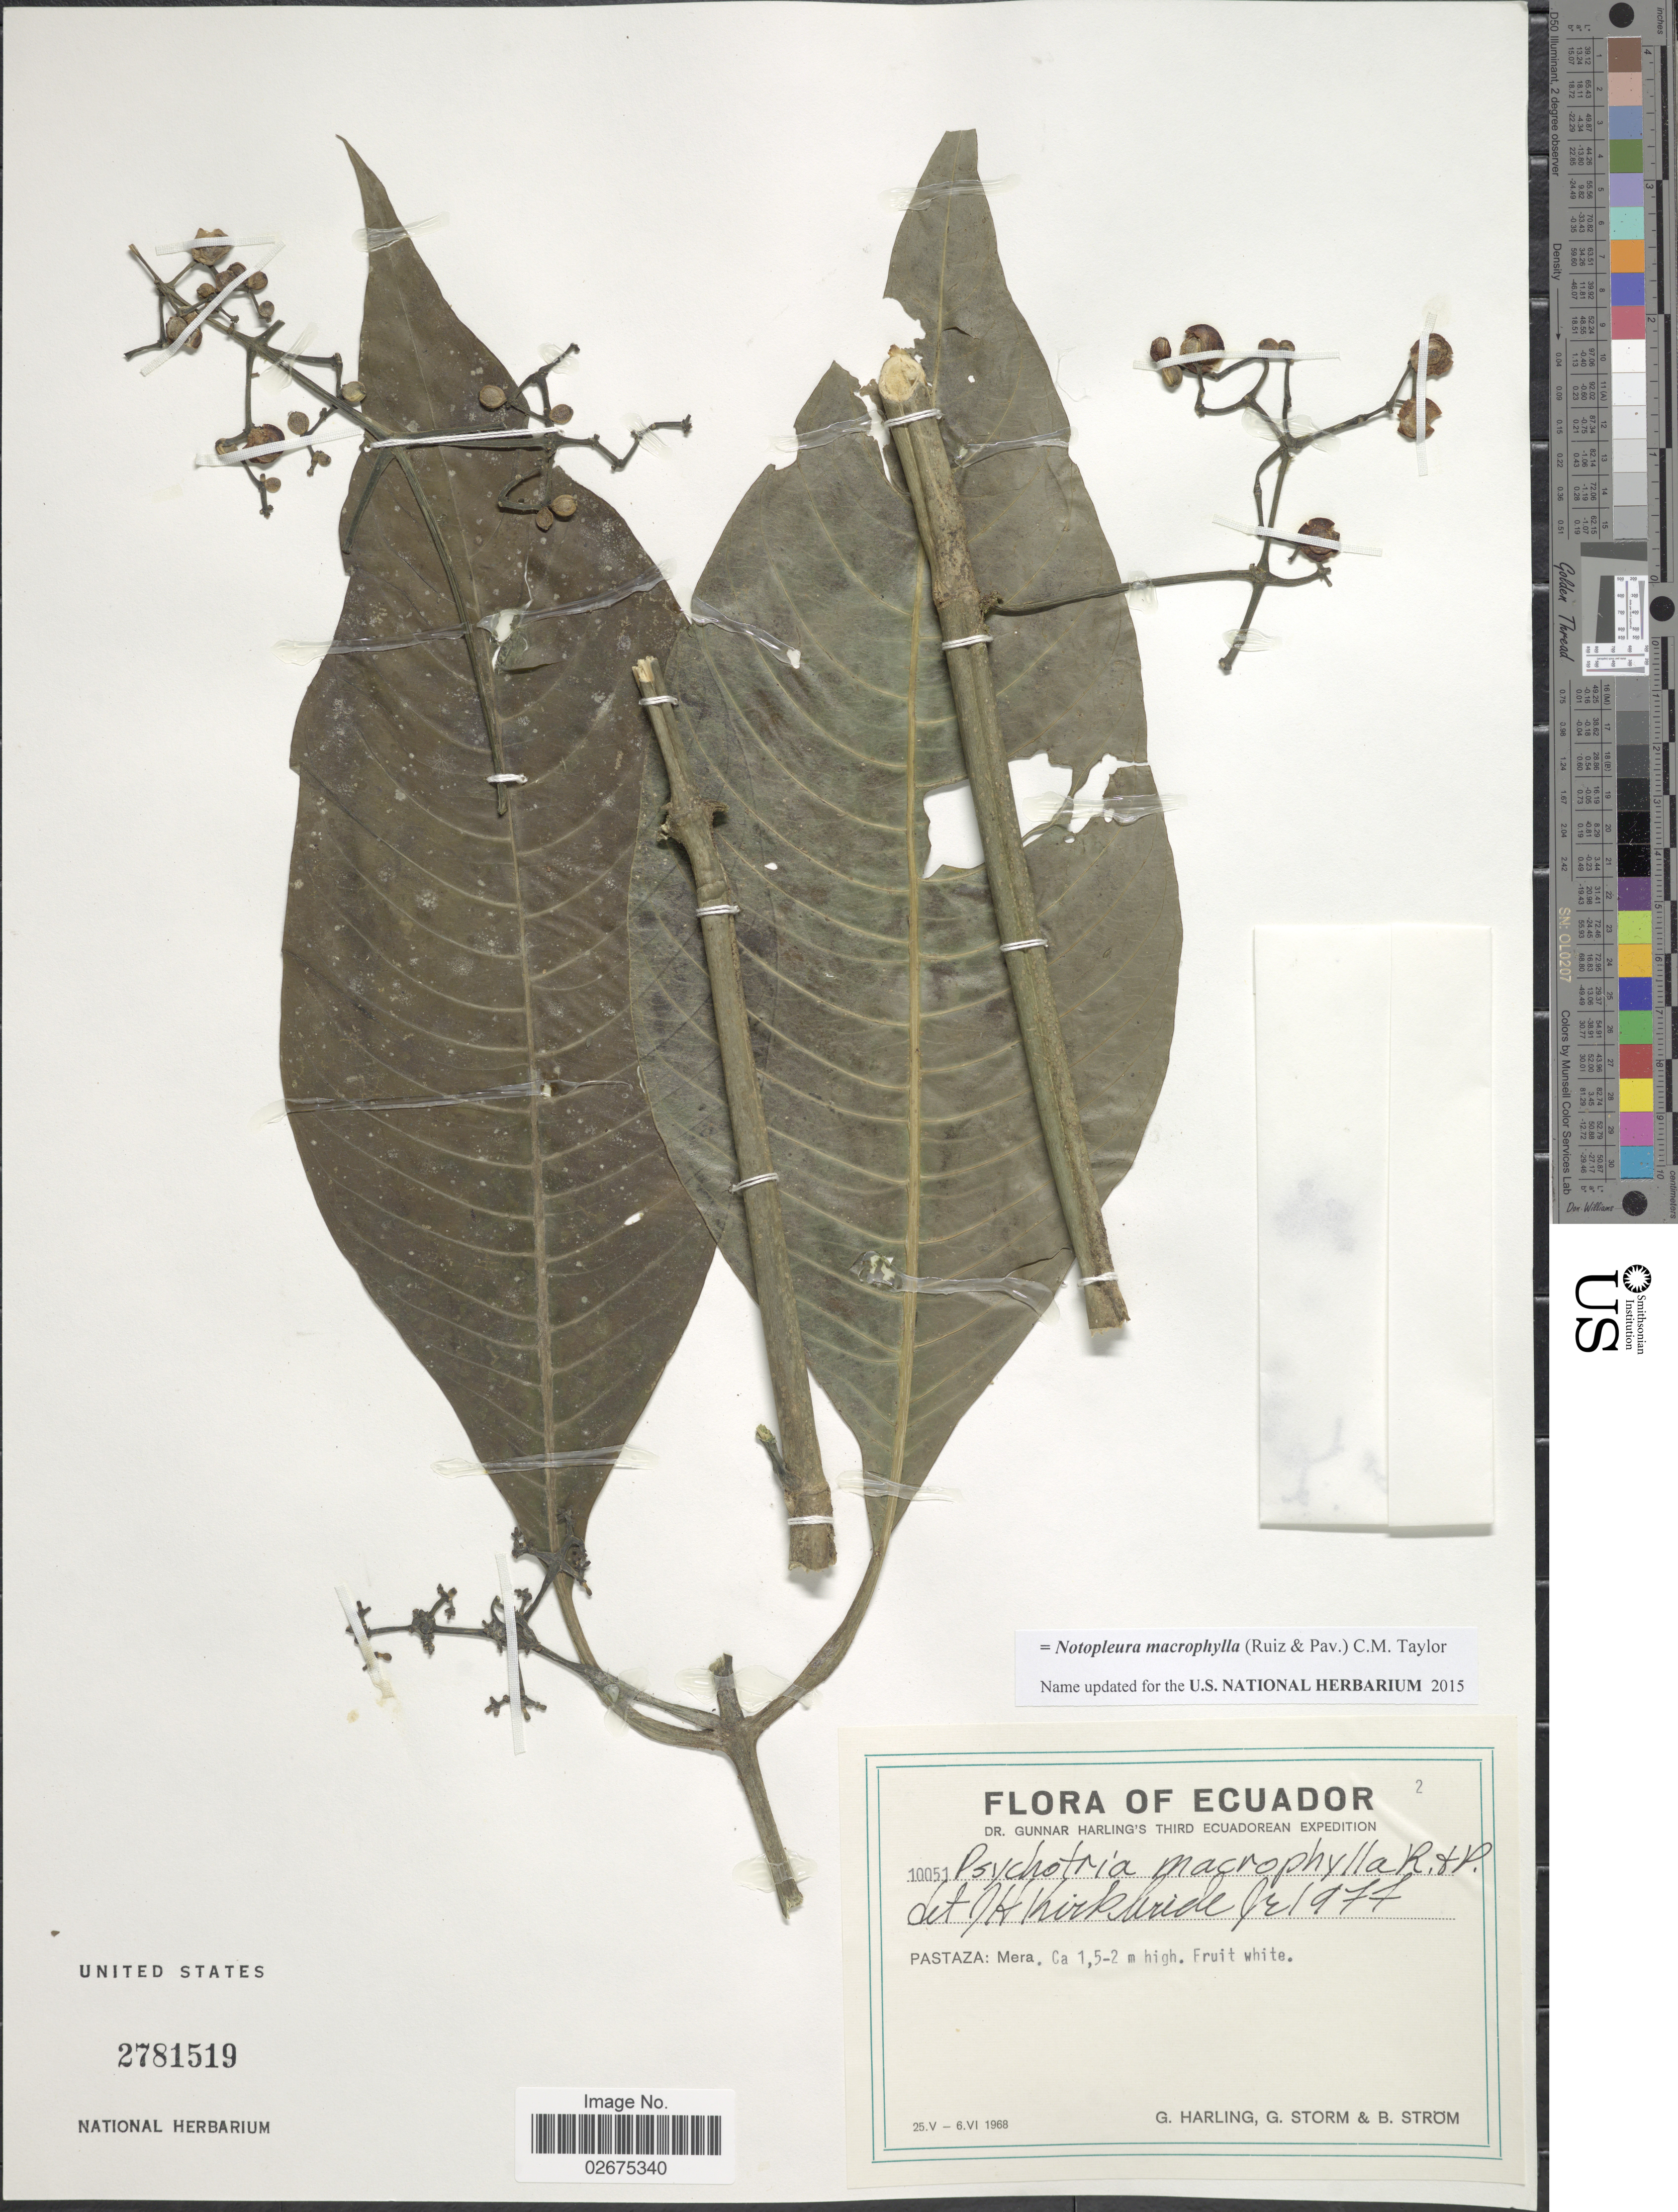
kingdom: Plantae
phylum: Tracheophyta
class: Magnoliopsida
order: Gentianales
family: Rubiaceae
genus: Notopleura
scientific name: Notopleura macrophylla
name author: (Ruiz & Pav.) C.M. Taylor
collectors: G. Harling, G. Storm & B. Ström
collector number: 10051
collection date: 1968-05-25/1968-06-06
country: Ecuador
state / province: Pastaza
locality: Mera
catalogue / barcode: US 2781519